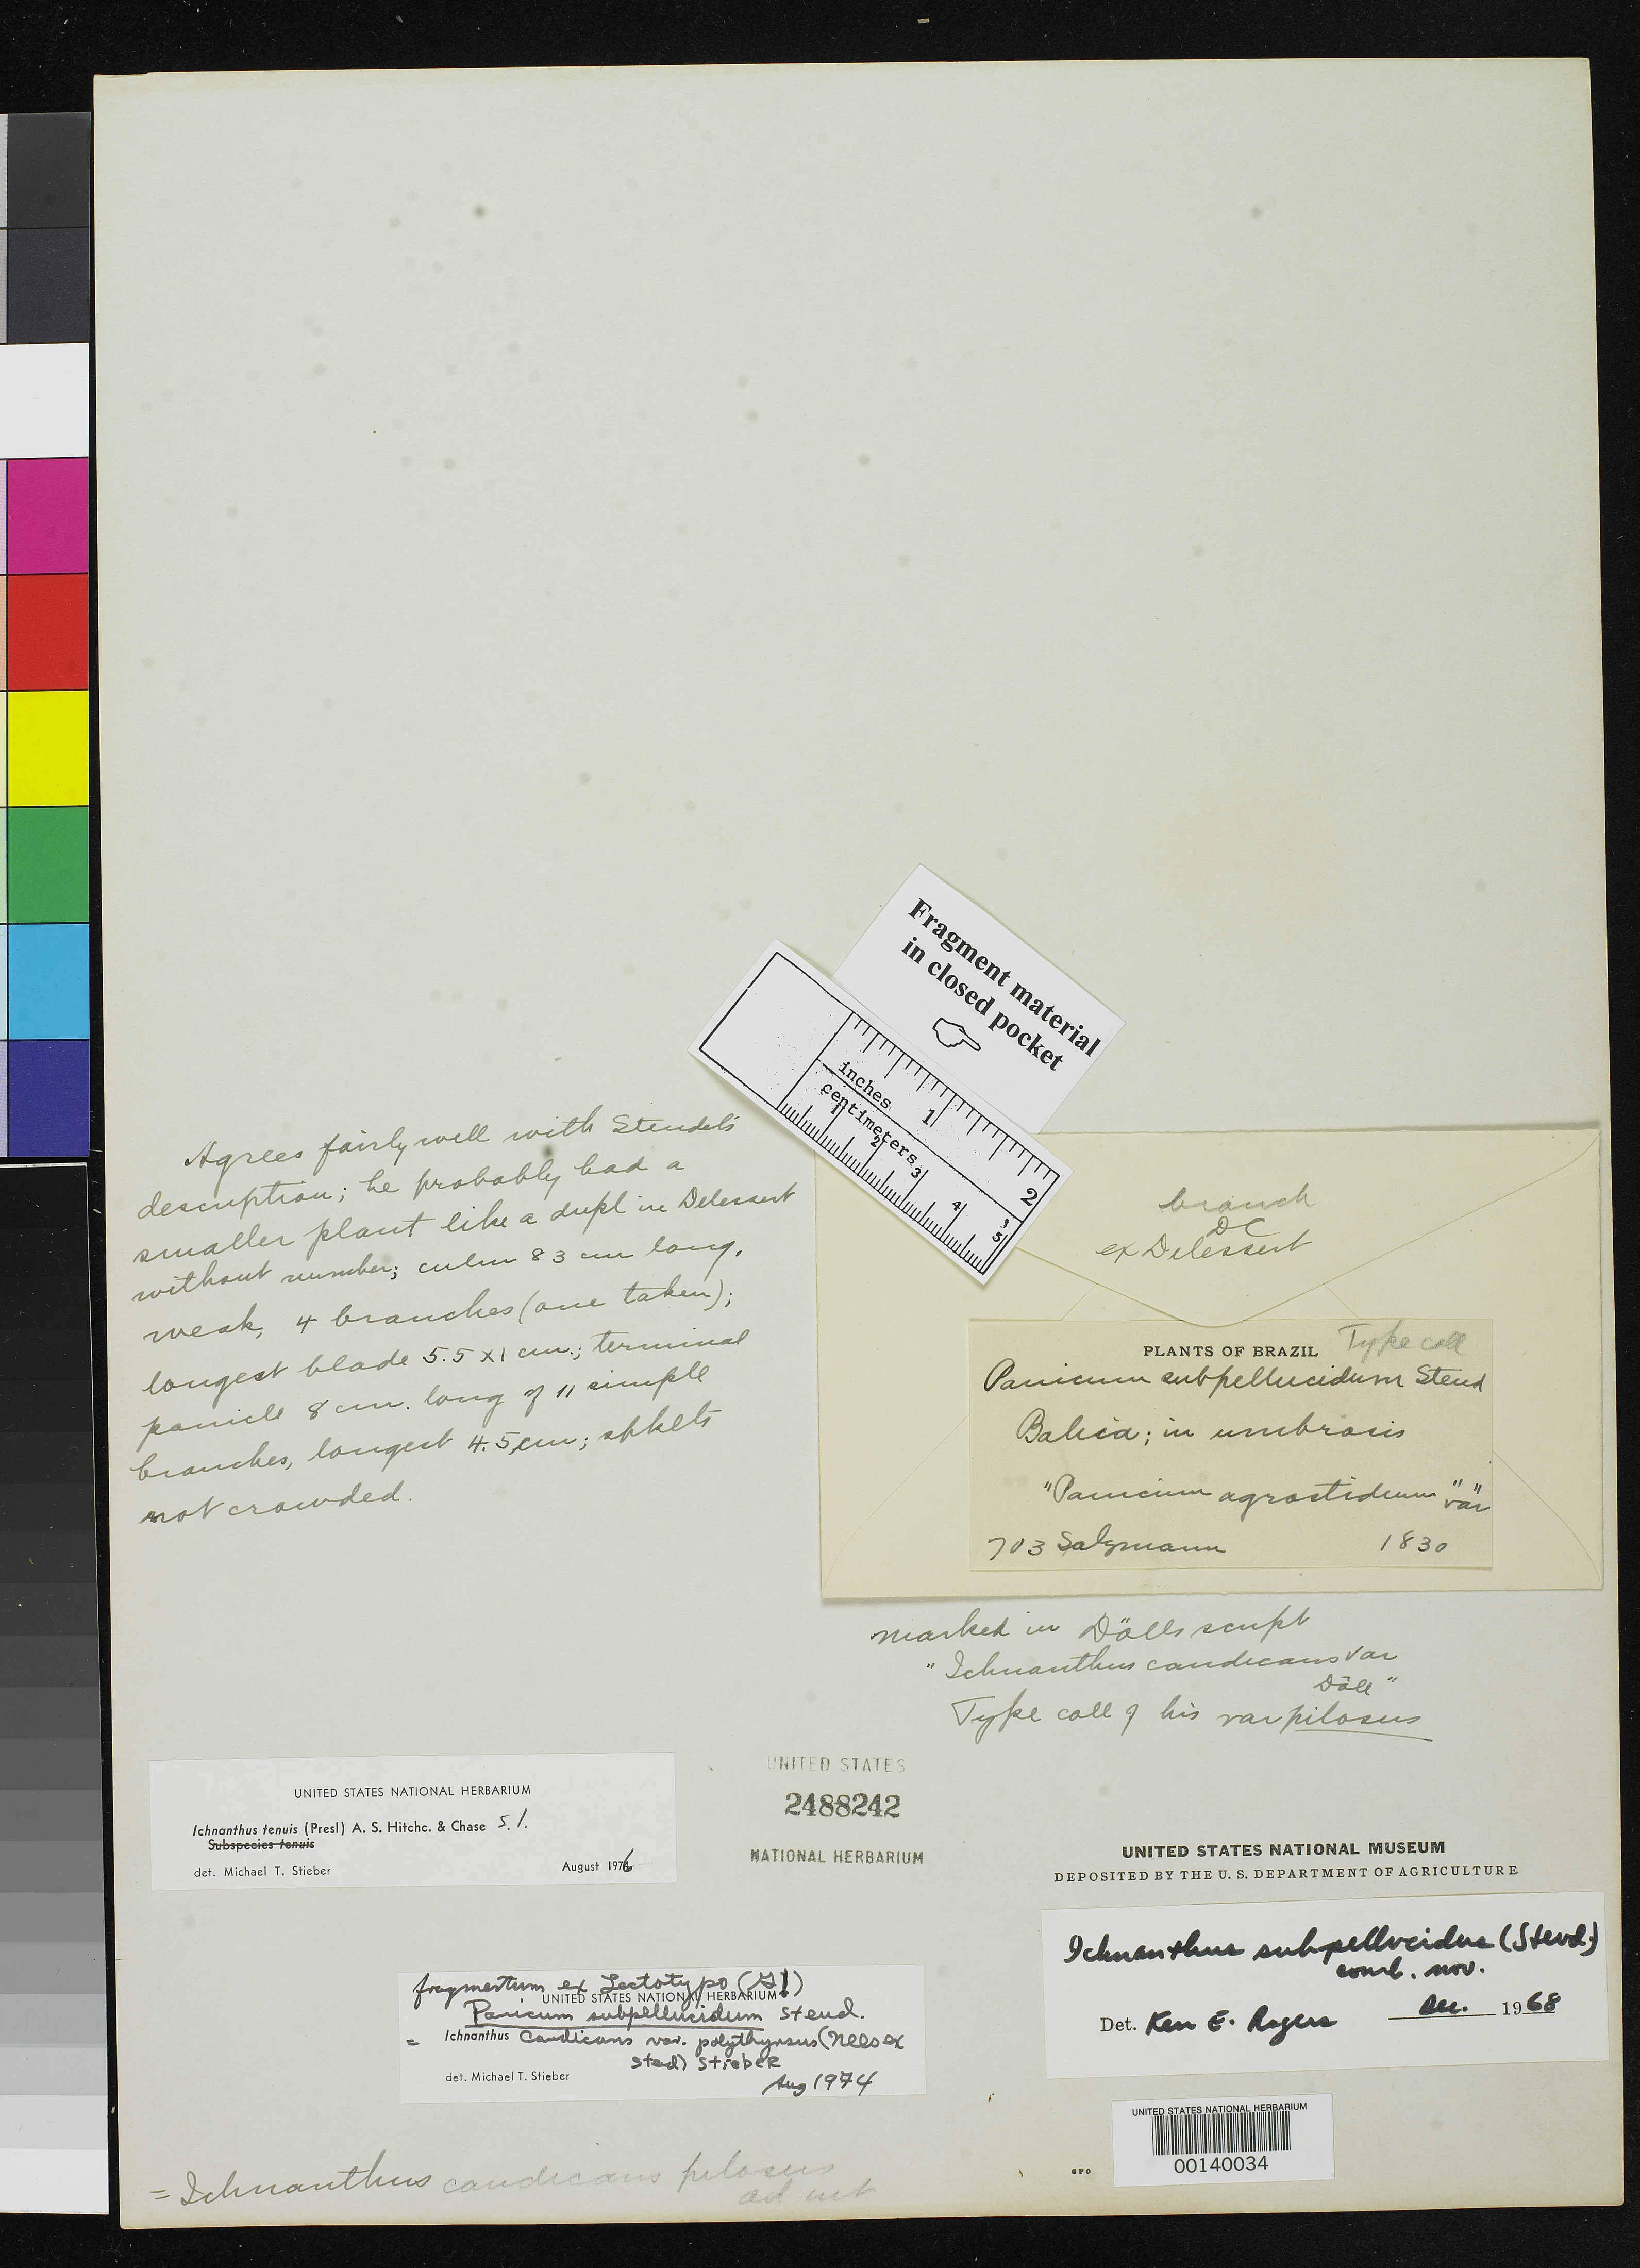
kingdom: Plantae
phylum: Tracheophyta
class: Liliopsida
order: Poales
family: Poaceae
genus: Panicum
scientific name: Panicum subpellucidum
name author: Steud.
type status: Type Fragment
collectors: P. Salzmann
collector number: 703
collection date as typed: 1830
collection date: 1830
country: Brazil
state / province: Bahia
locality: North of Esplanda city on road to Jaquera.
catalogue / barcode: US 2488242